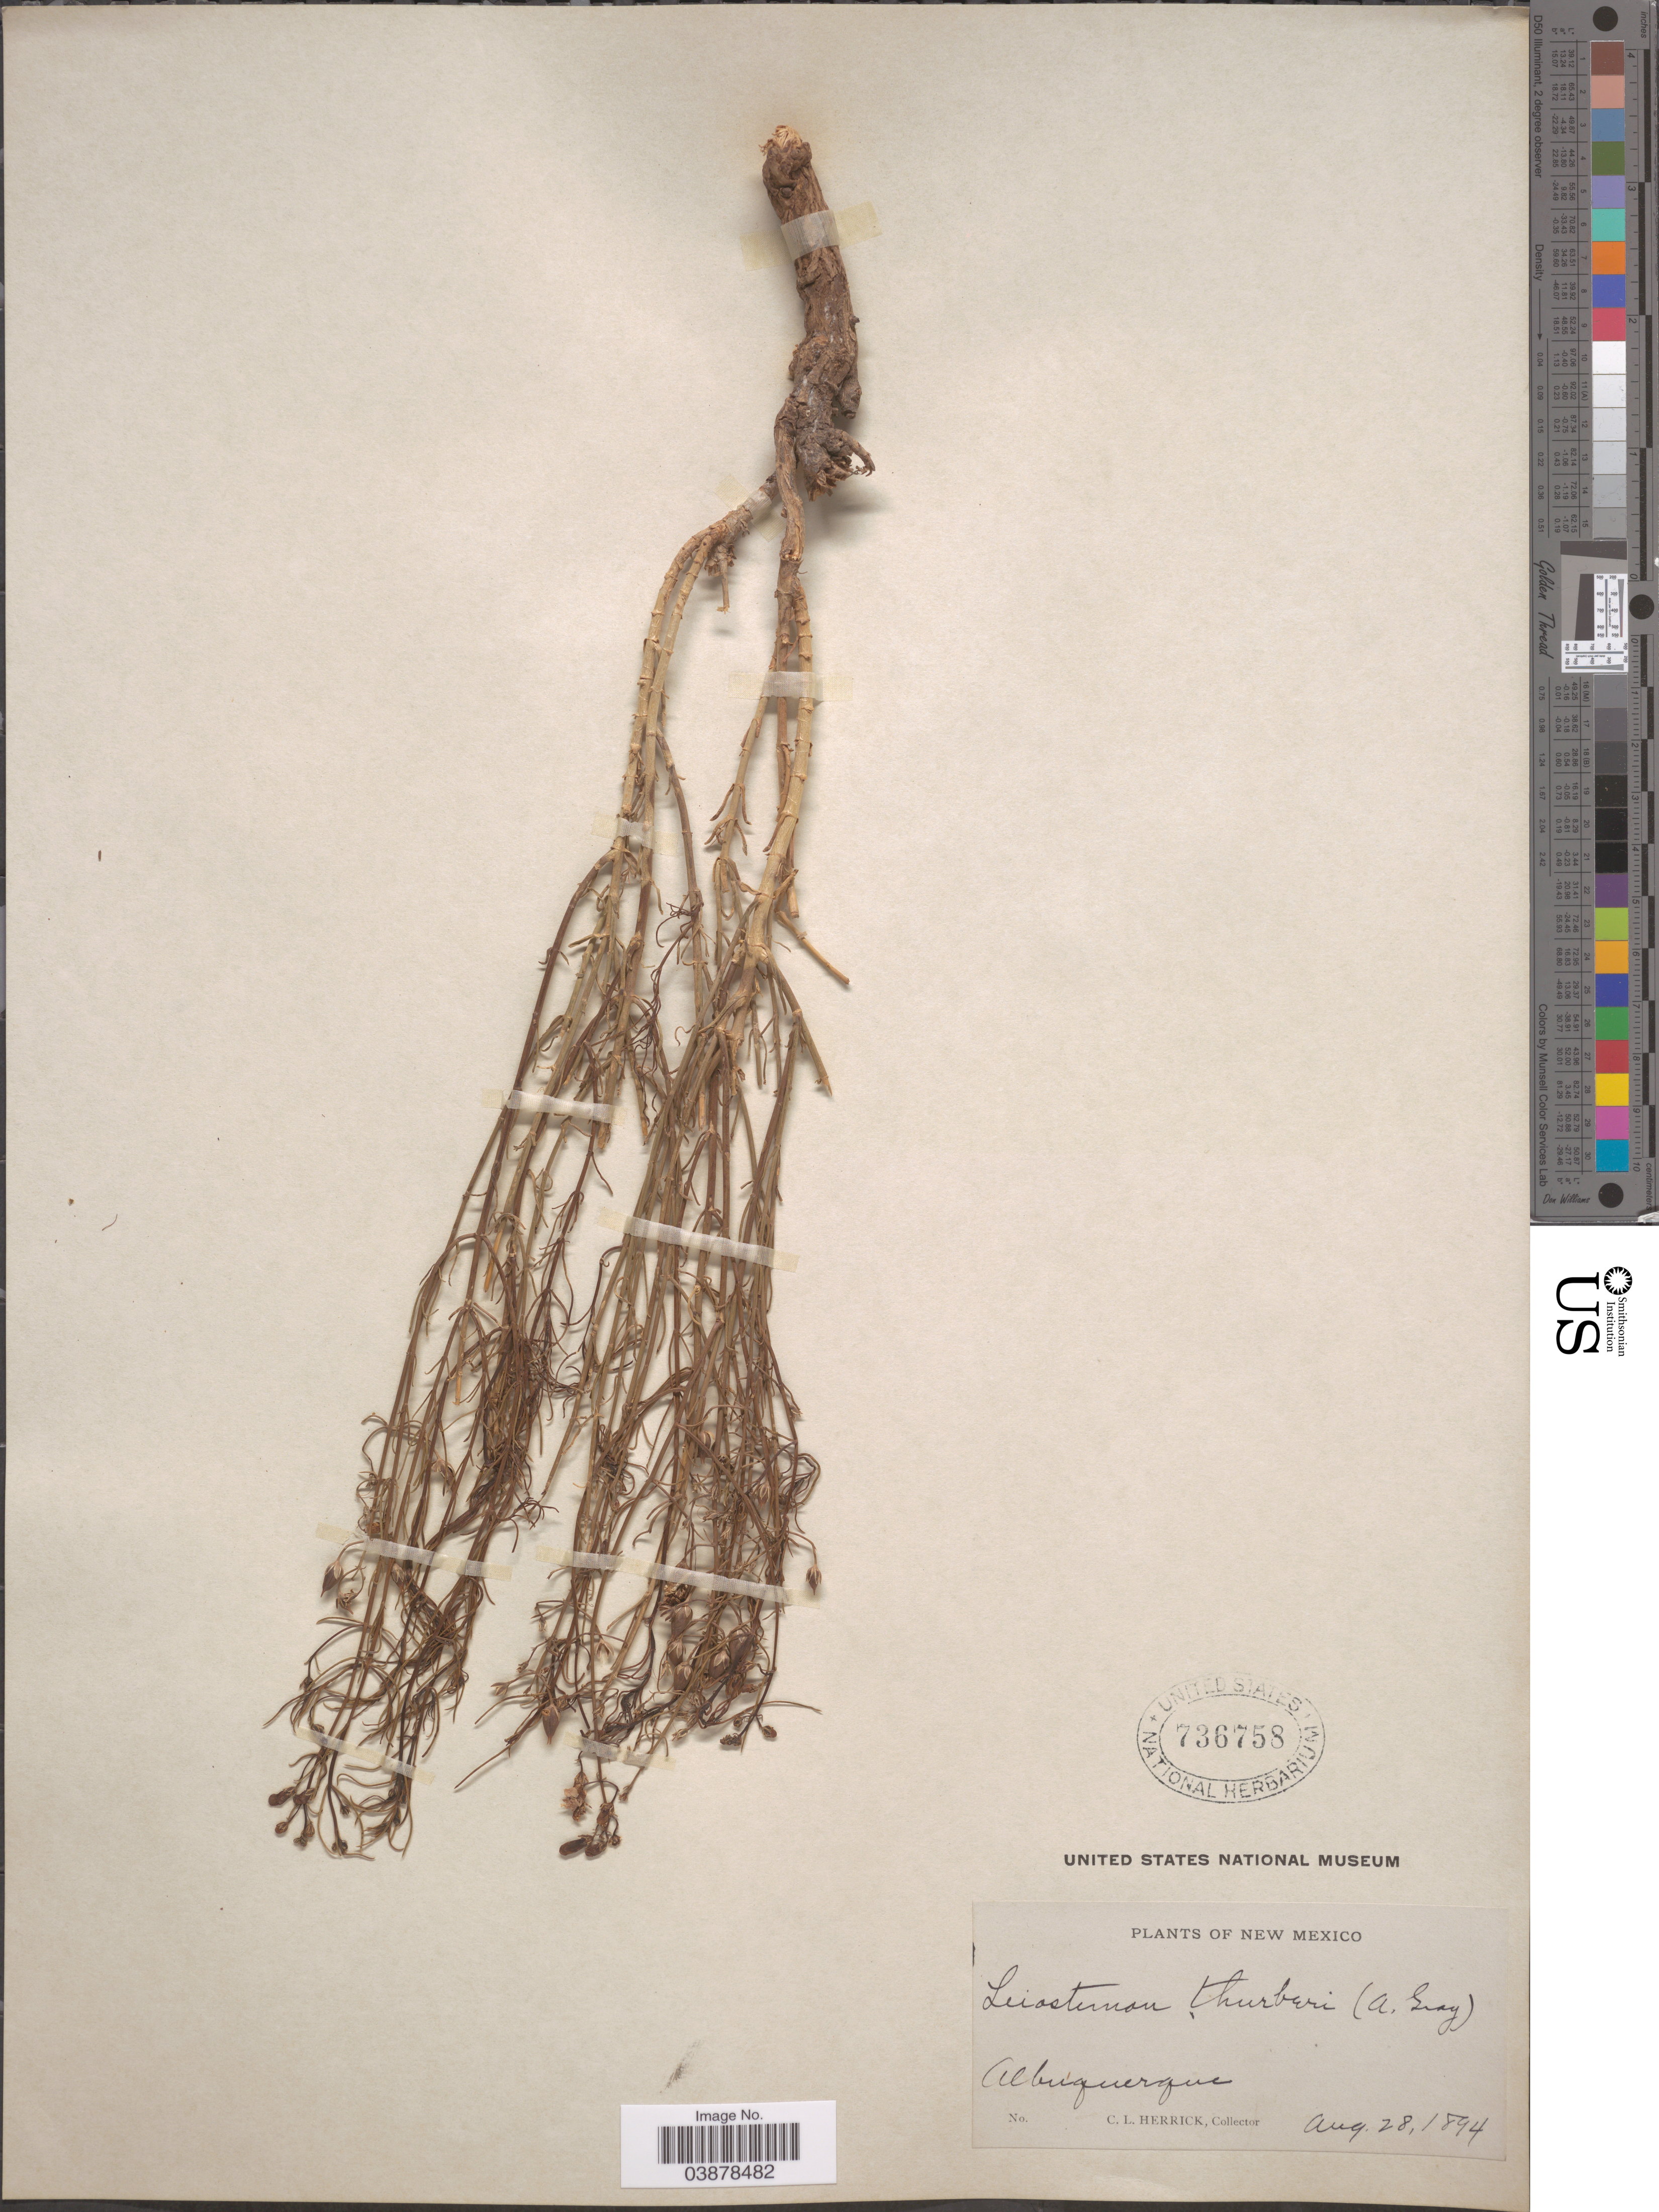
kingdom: Plantae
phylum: Tracheophyta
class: Magnoliopsida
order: Lamiales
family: Plantaginaceae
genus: Penstemon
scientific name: Penstemon thurberi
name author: Torr.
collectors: C. Herrick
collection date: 1894-08-28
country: United States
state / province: New Mexico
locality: Albuquerque.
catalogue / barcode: US 736758